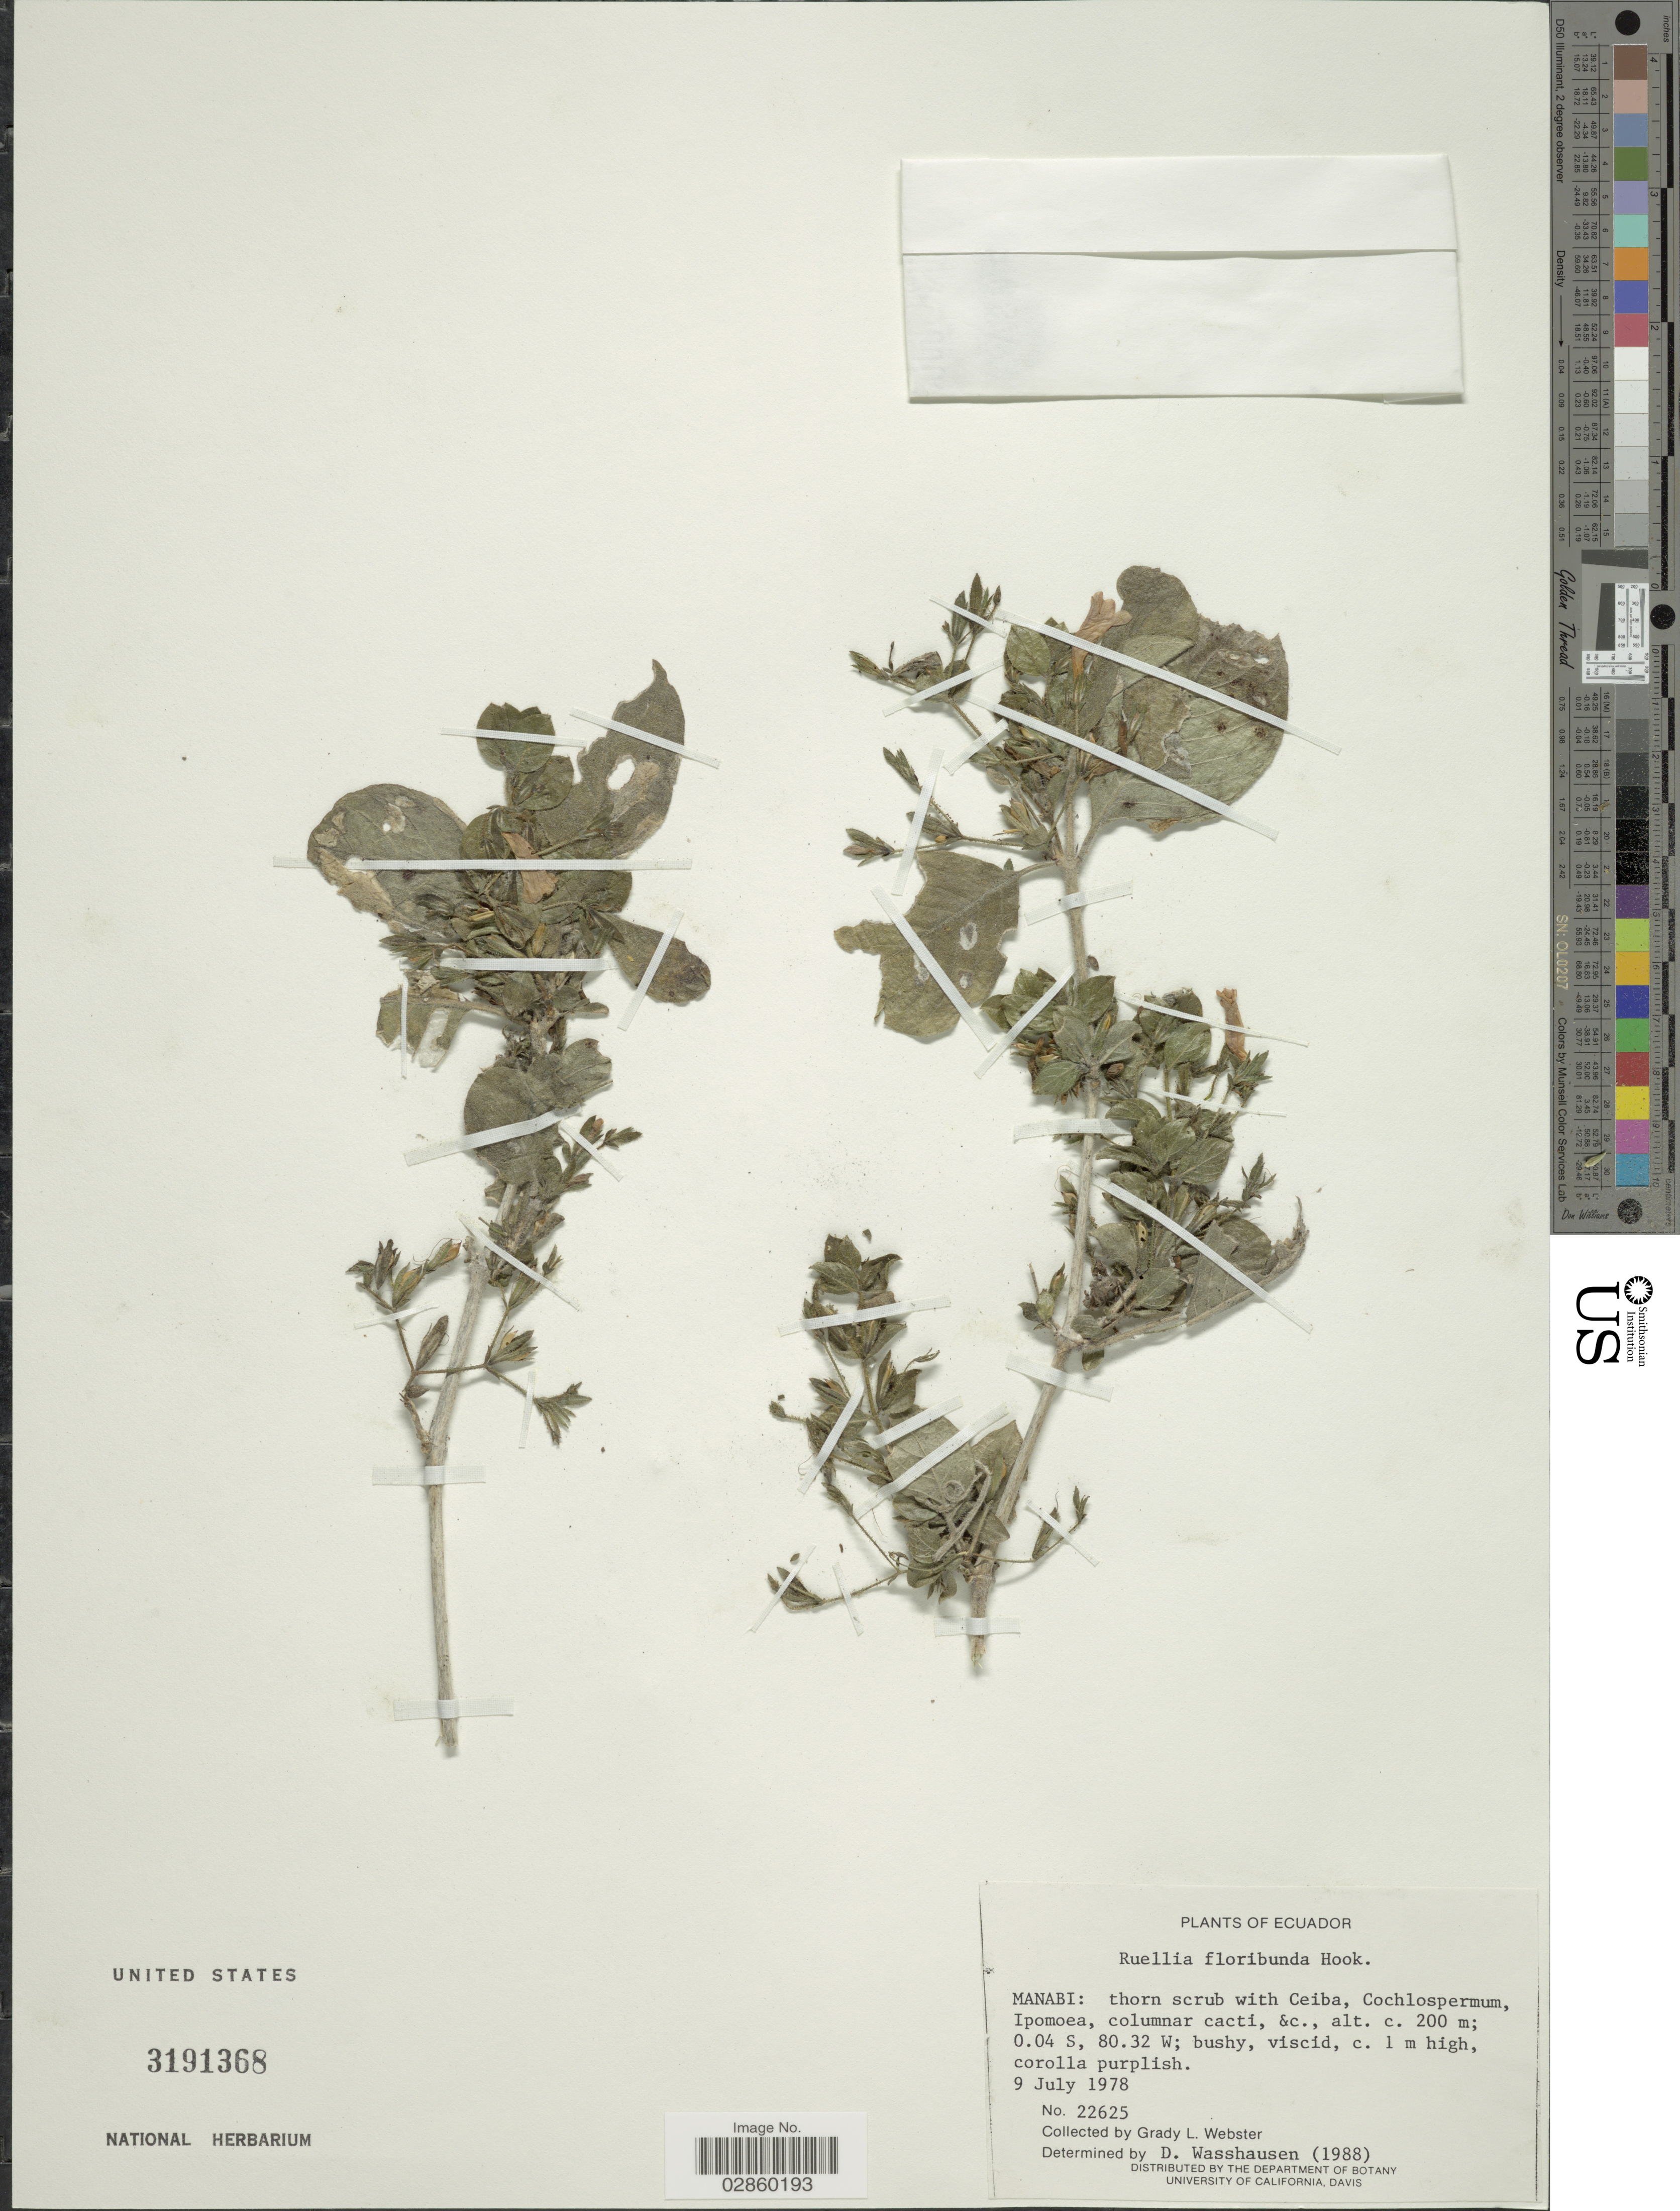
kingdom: Plantae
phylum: Tracheophyta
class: Magnoliopsida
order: Lamiales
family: Acanthaceae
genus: Ruellia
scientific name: Ruellia floribunda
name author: Hook.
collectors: G. L. Webster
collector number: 22625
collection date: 1978-07-09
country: Ecuador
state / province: Manabí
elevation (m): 200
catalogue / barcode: US 3191368